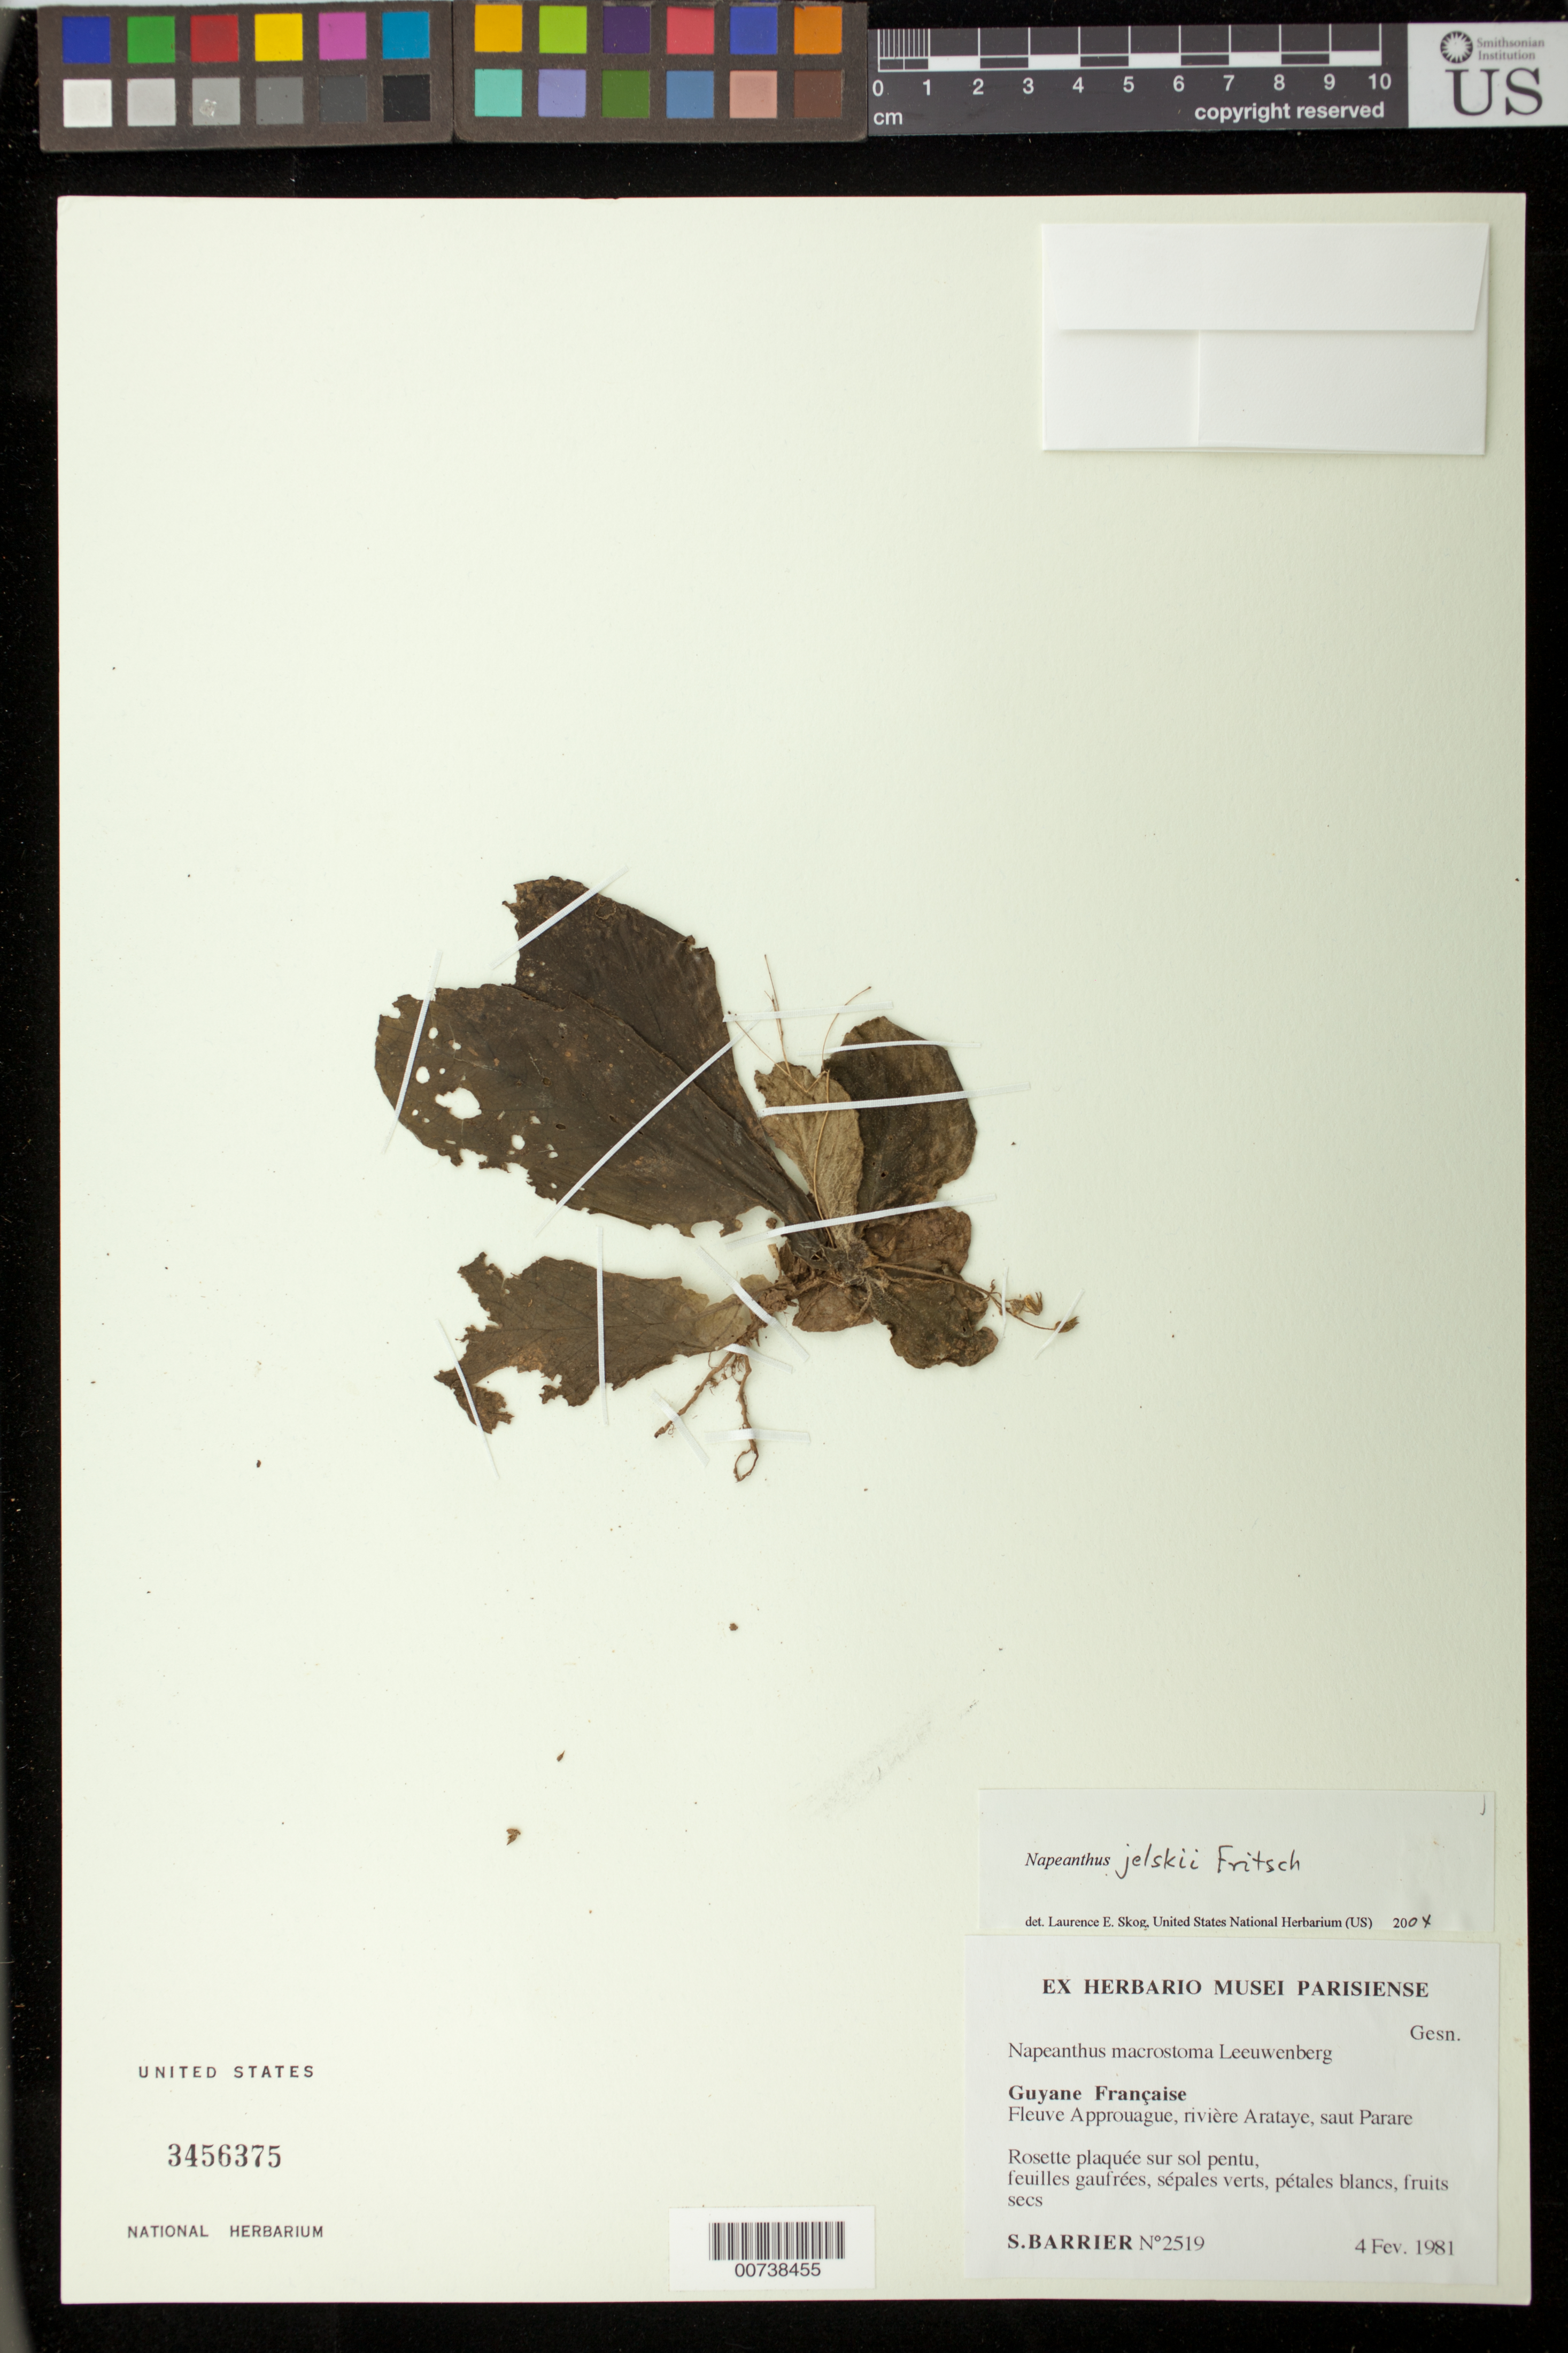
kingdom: Plantae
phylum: Tracheophyta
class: Magnoliopsida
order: Lamiales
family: Gesneriaceae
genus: Napeanthus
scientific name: Napeanthus jelskii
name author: Fritsch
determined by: Skog, Laurence E.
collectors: S. Barrier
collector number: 2519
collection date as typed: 04 Feb 1981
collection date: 1981-02-04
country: French Guiana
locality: Fleuve Approuague, rivière Arataye, Saut Parare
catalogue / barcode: US 3456375